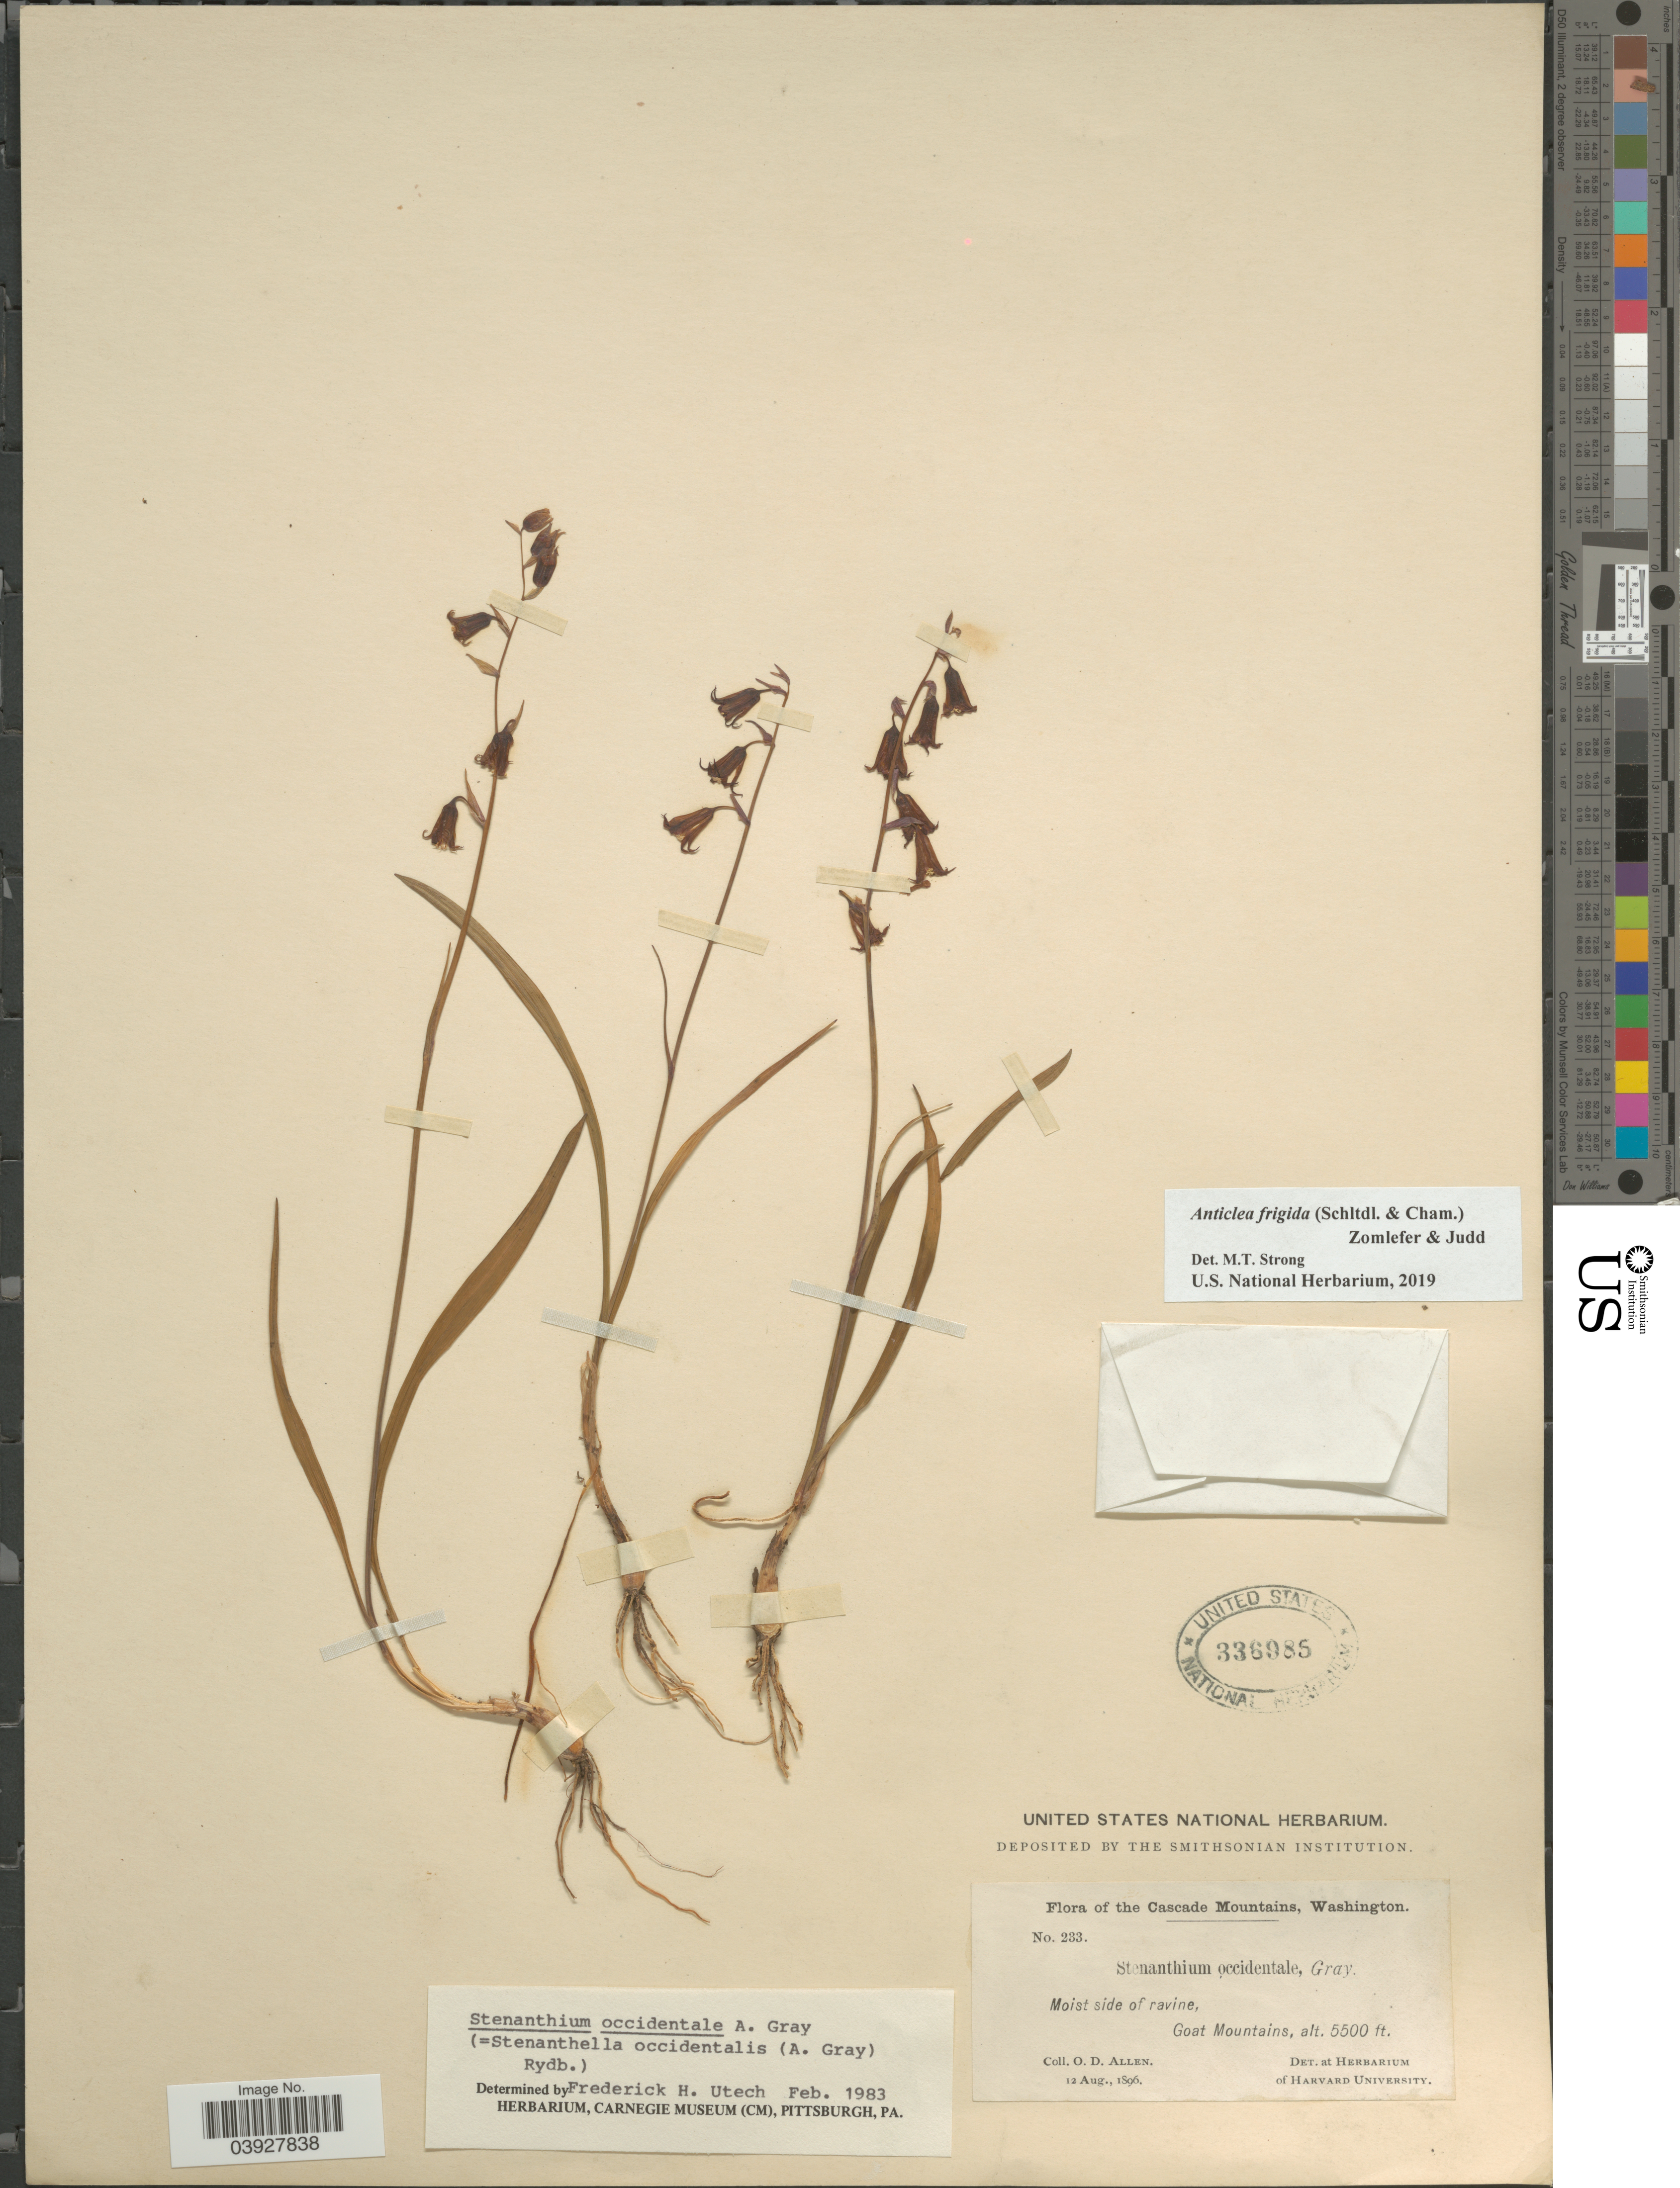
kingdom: Plantae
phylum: Tracheophyta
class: Liliopsida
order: Liliales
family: Melanthiaceae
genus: Anticlea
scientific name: Anticlea occidentalis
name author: (A. Gray) Zomlefer & Judd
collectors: O. D. Allen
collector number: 233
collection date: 1896-08-12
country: United States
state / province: Washington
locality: The Cascade Mountains. Goat Mountains.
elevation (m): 1676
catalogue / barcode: US 336985